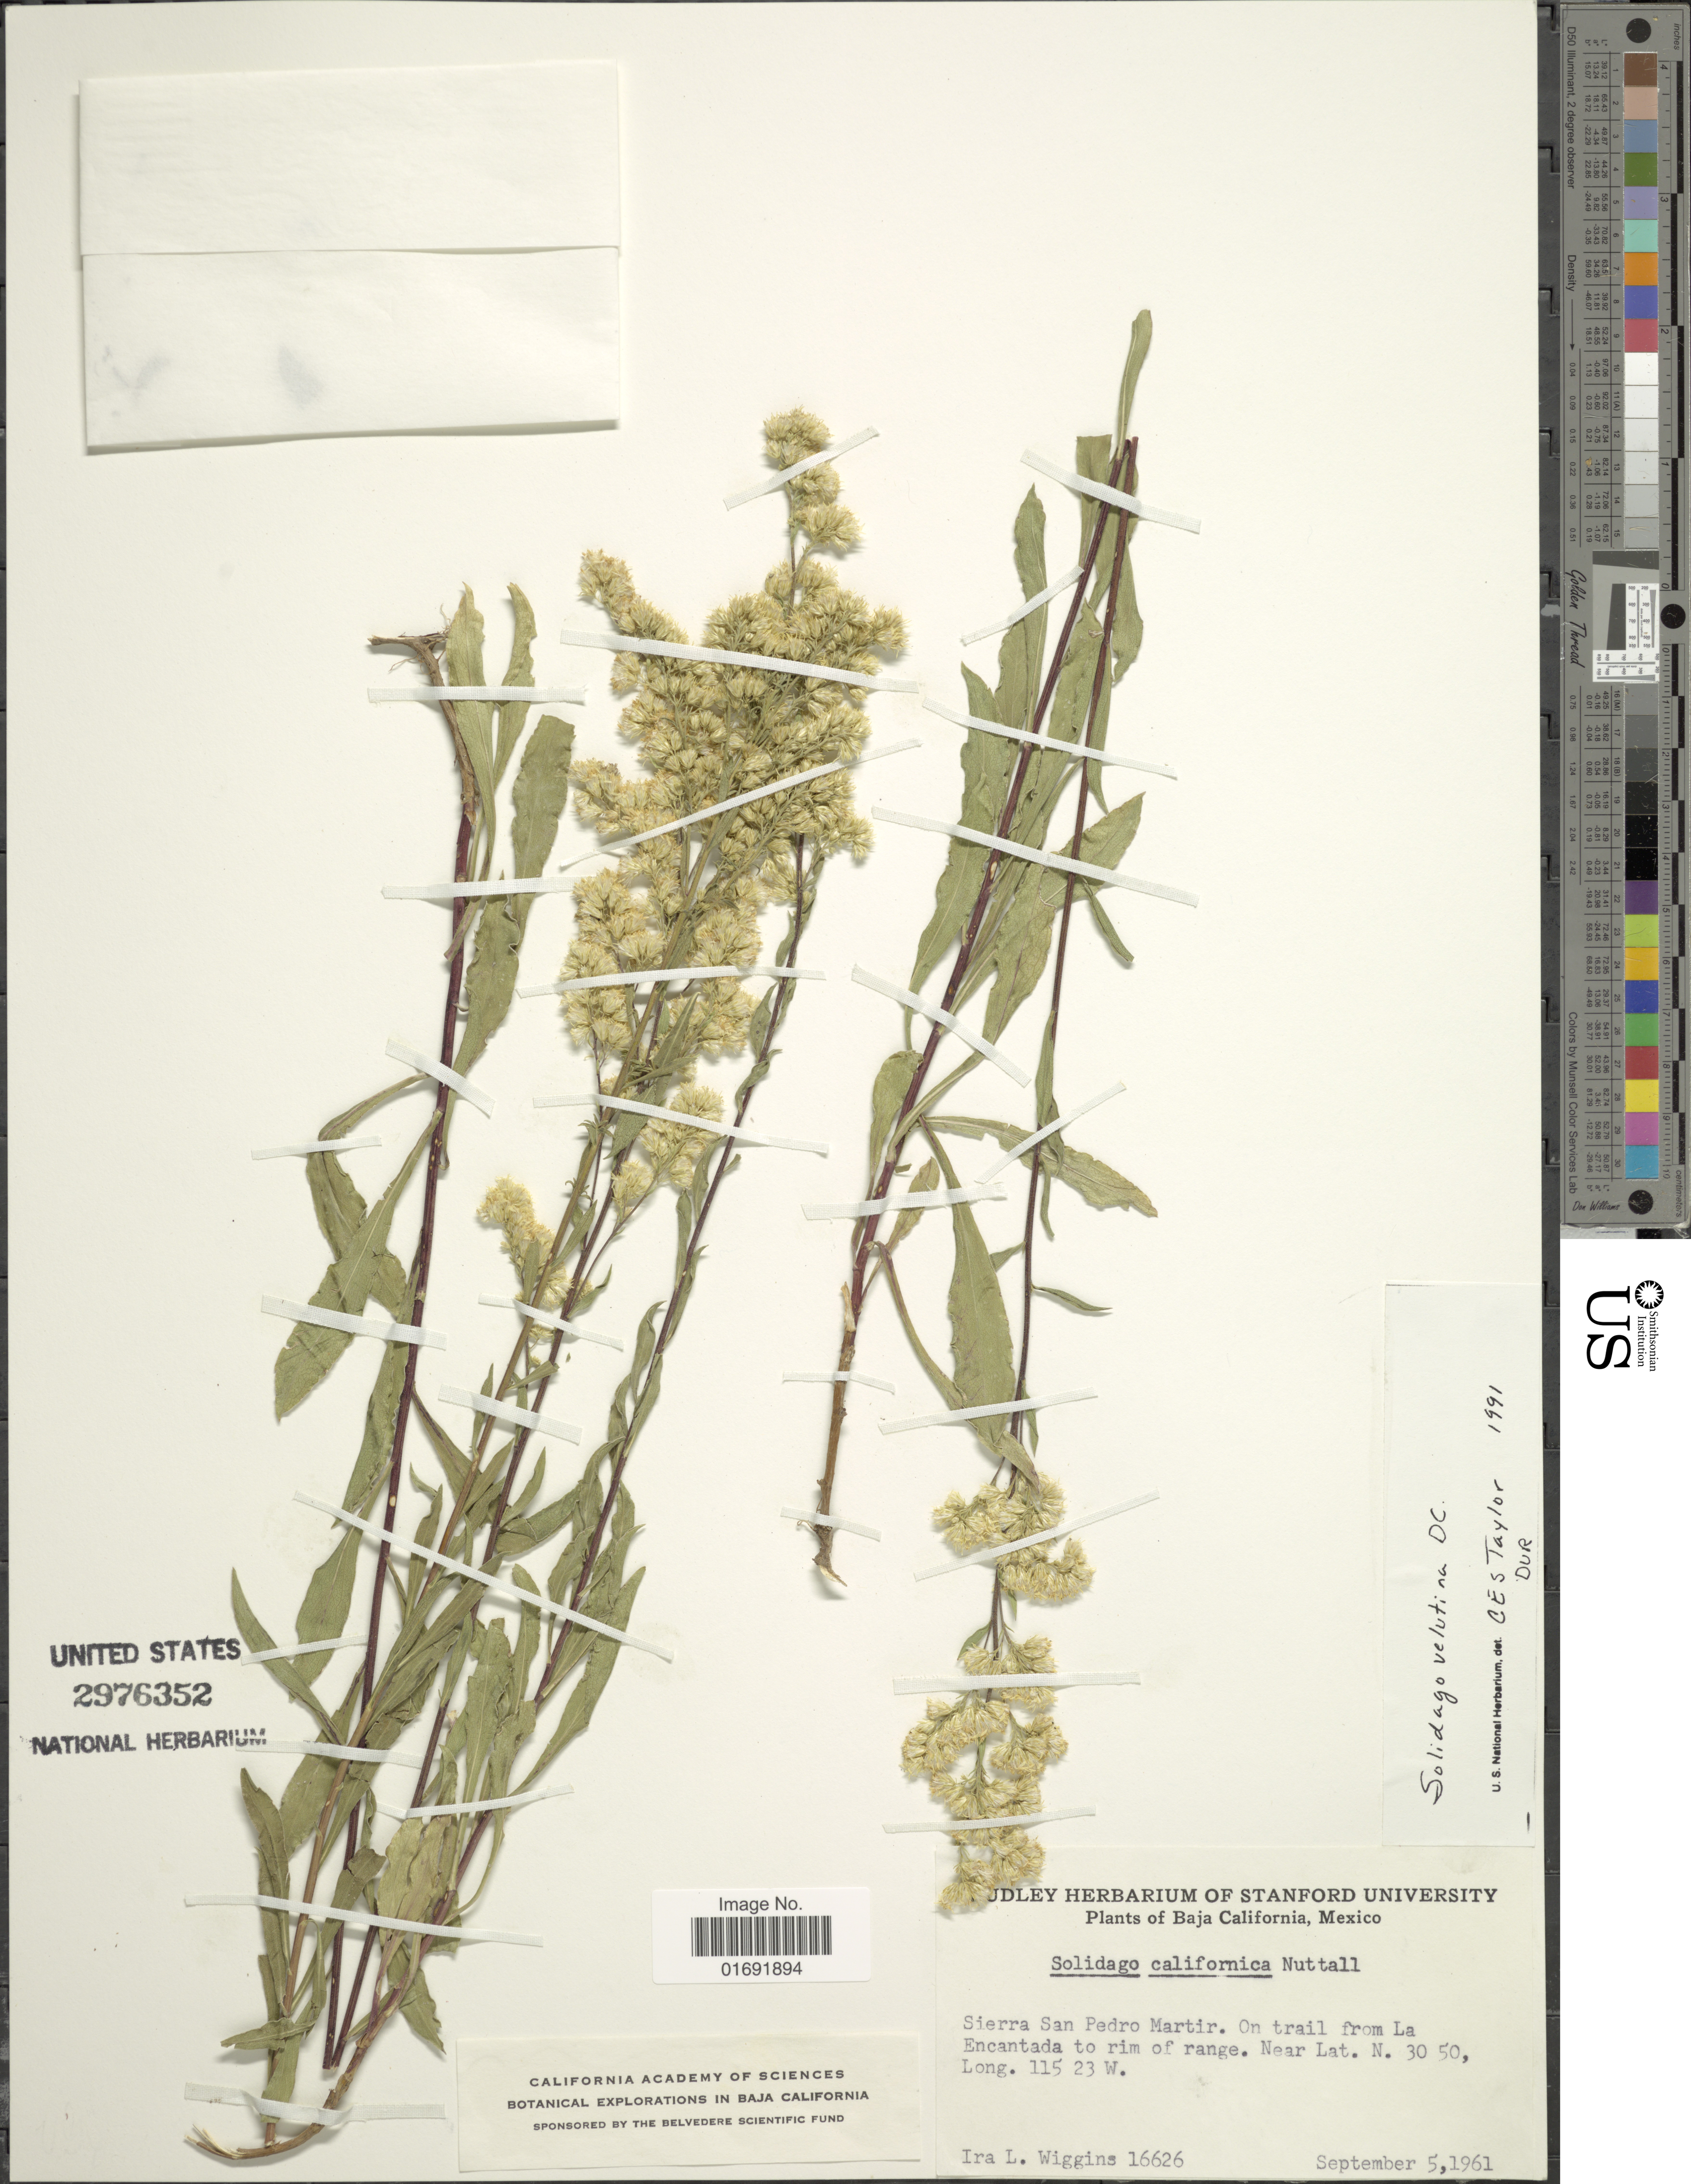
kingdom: Plantae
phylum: Tracheophyta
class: Magnoliopsida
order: Asterales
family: Asteraceae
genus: Solidago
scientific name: Solidago velutina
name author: DC.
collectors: I. L. Wiggins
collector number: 16626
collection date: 1961-09-05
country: Mexico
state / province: Baja California Sur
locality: Sierra San Pedro Martir, on trail from La Encantada to rim of range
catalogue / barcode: US 2976352